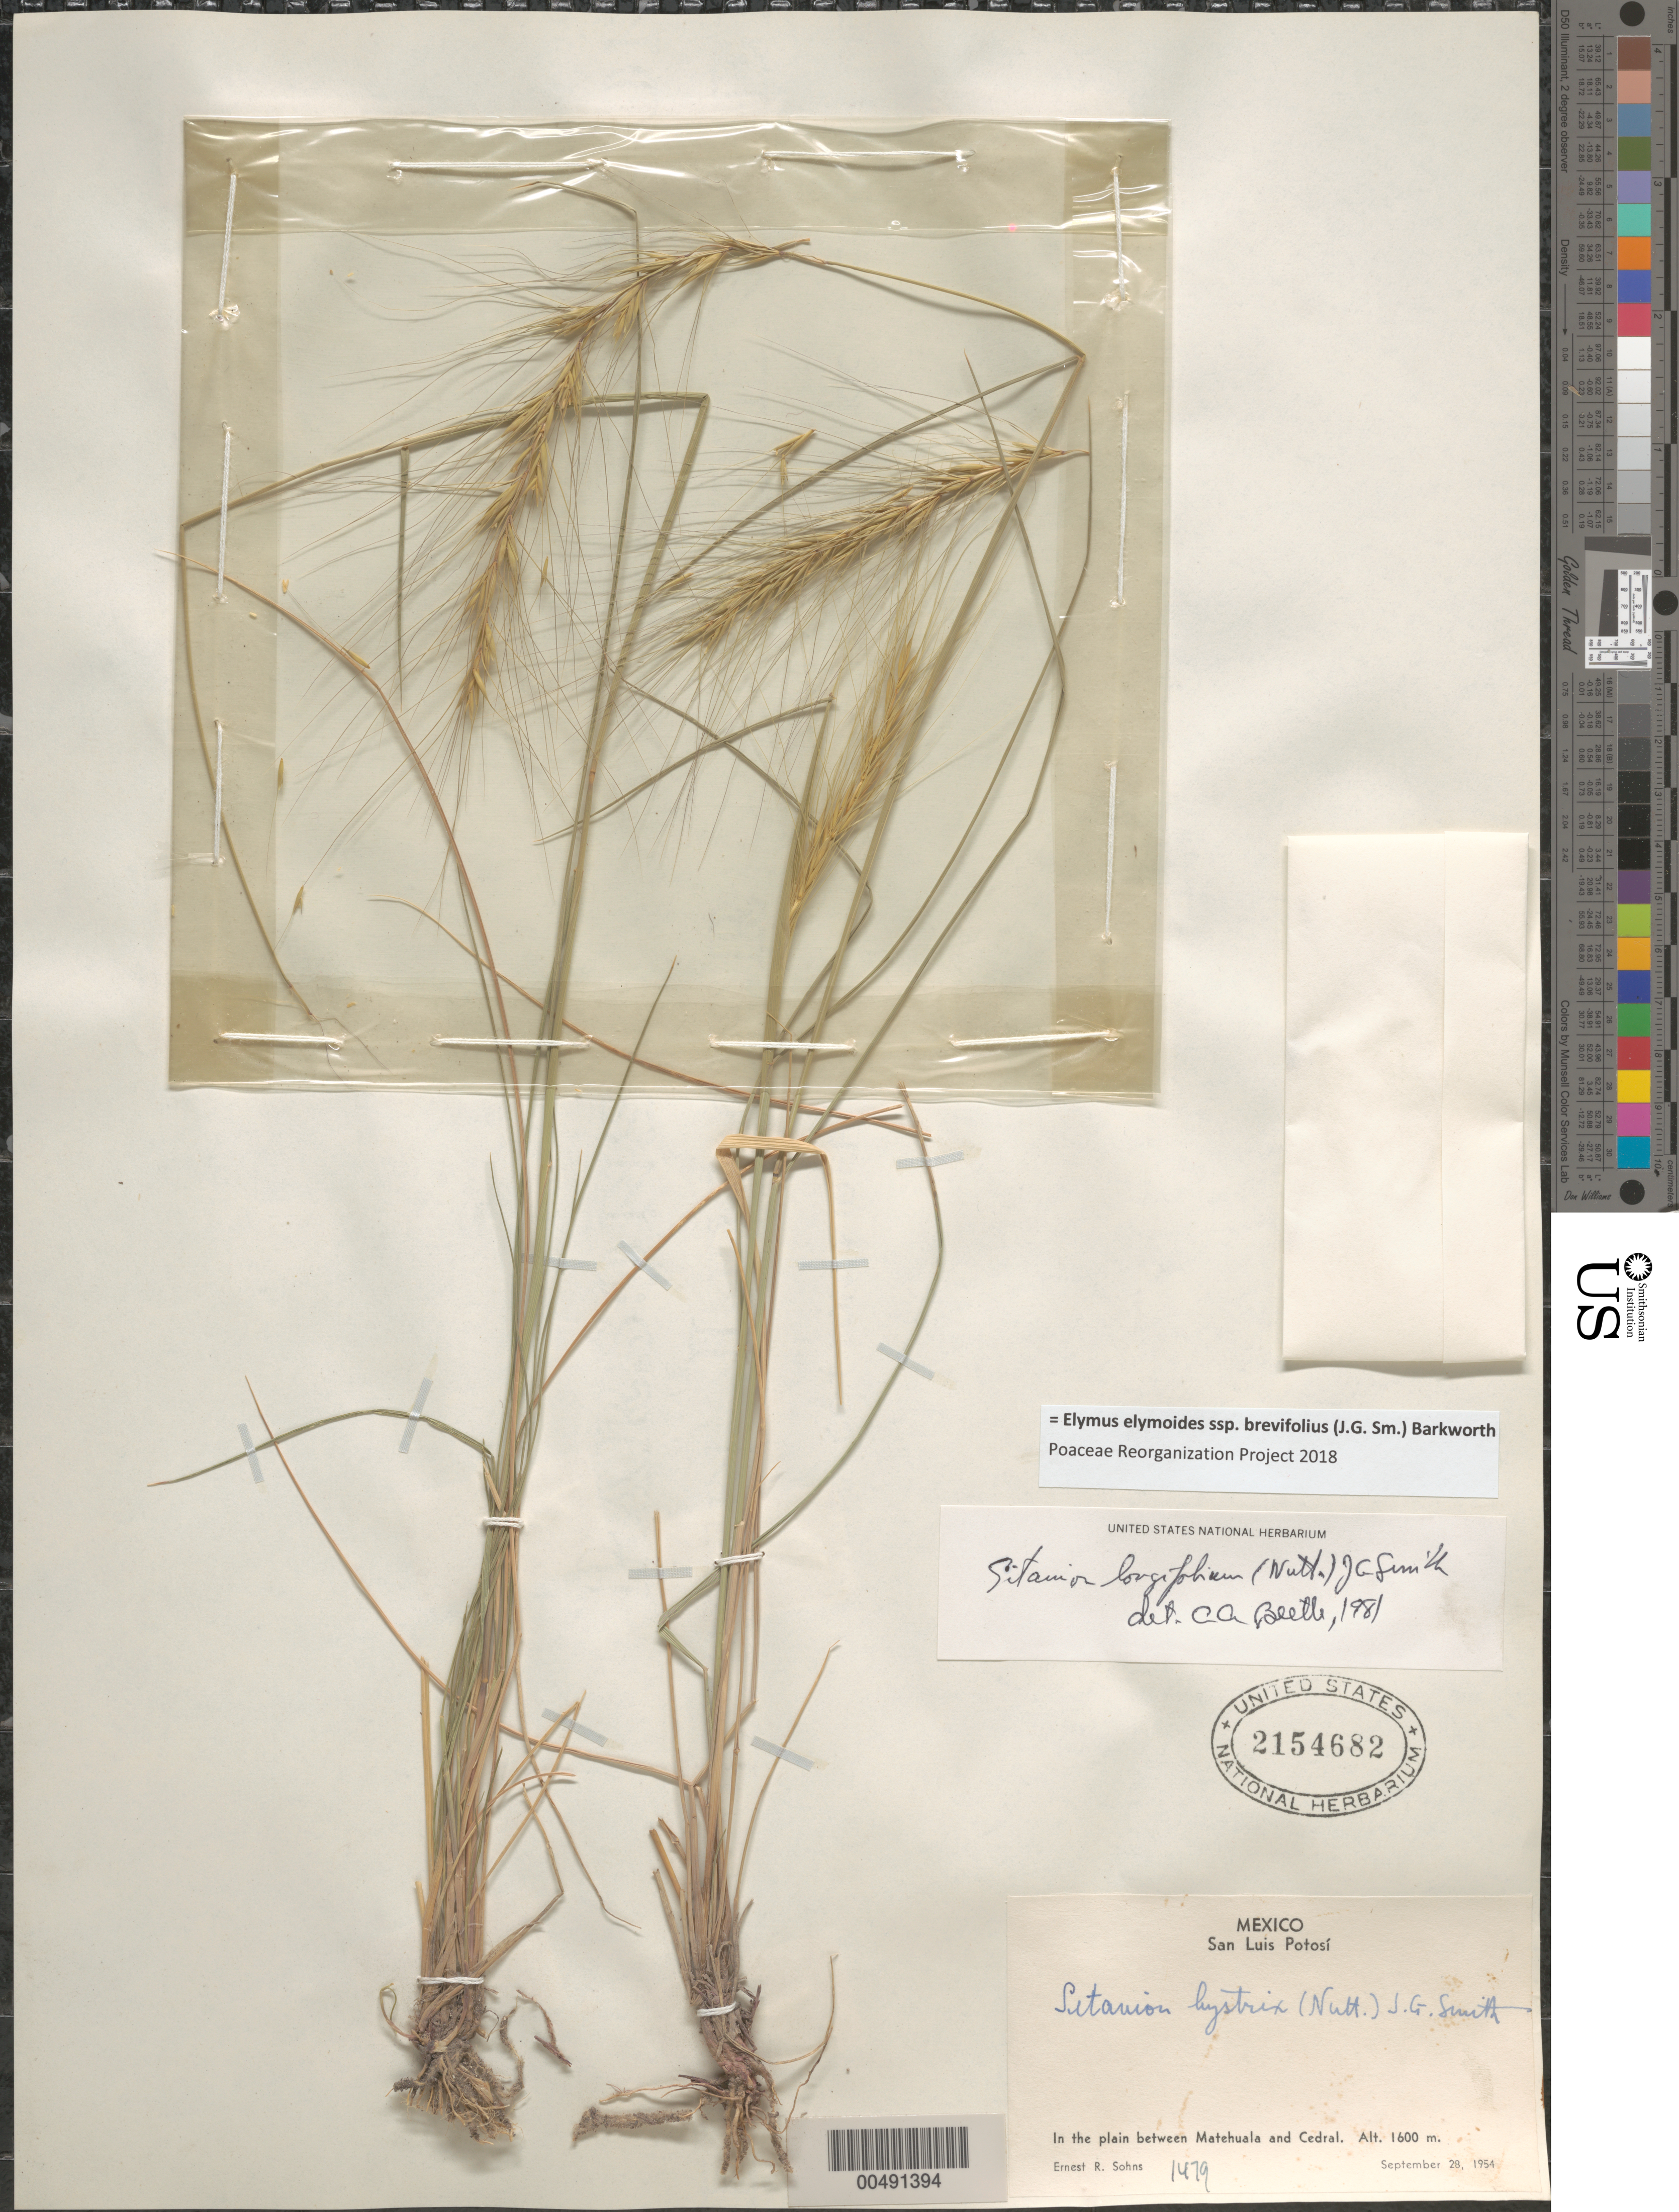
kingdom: Plantae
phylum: Tracheophyta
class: Liliopsida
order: Poales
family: Poaceae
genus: Elymus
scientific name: Elymus elymoides subsp. brevifolius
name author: (J.G. Sm.) Barkworth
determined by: Poaceae Reorganization Project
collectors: E. R. Sohns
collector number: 1479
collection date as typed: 28 Sep 1954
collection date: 1954-09-28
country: Mexico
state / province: San Luis Potosi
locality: Between Matehuala & Cedral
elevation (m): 1600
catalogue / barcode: US 2154682